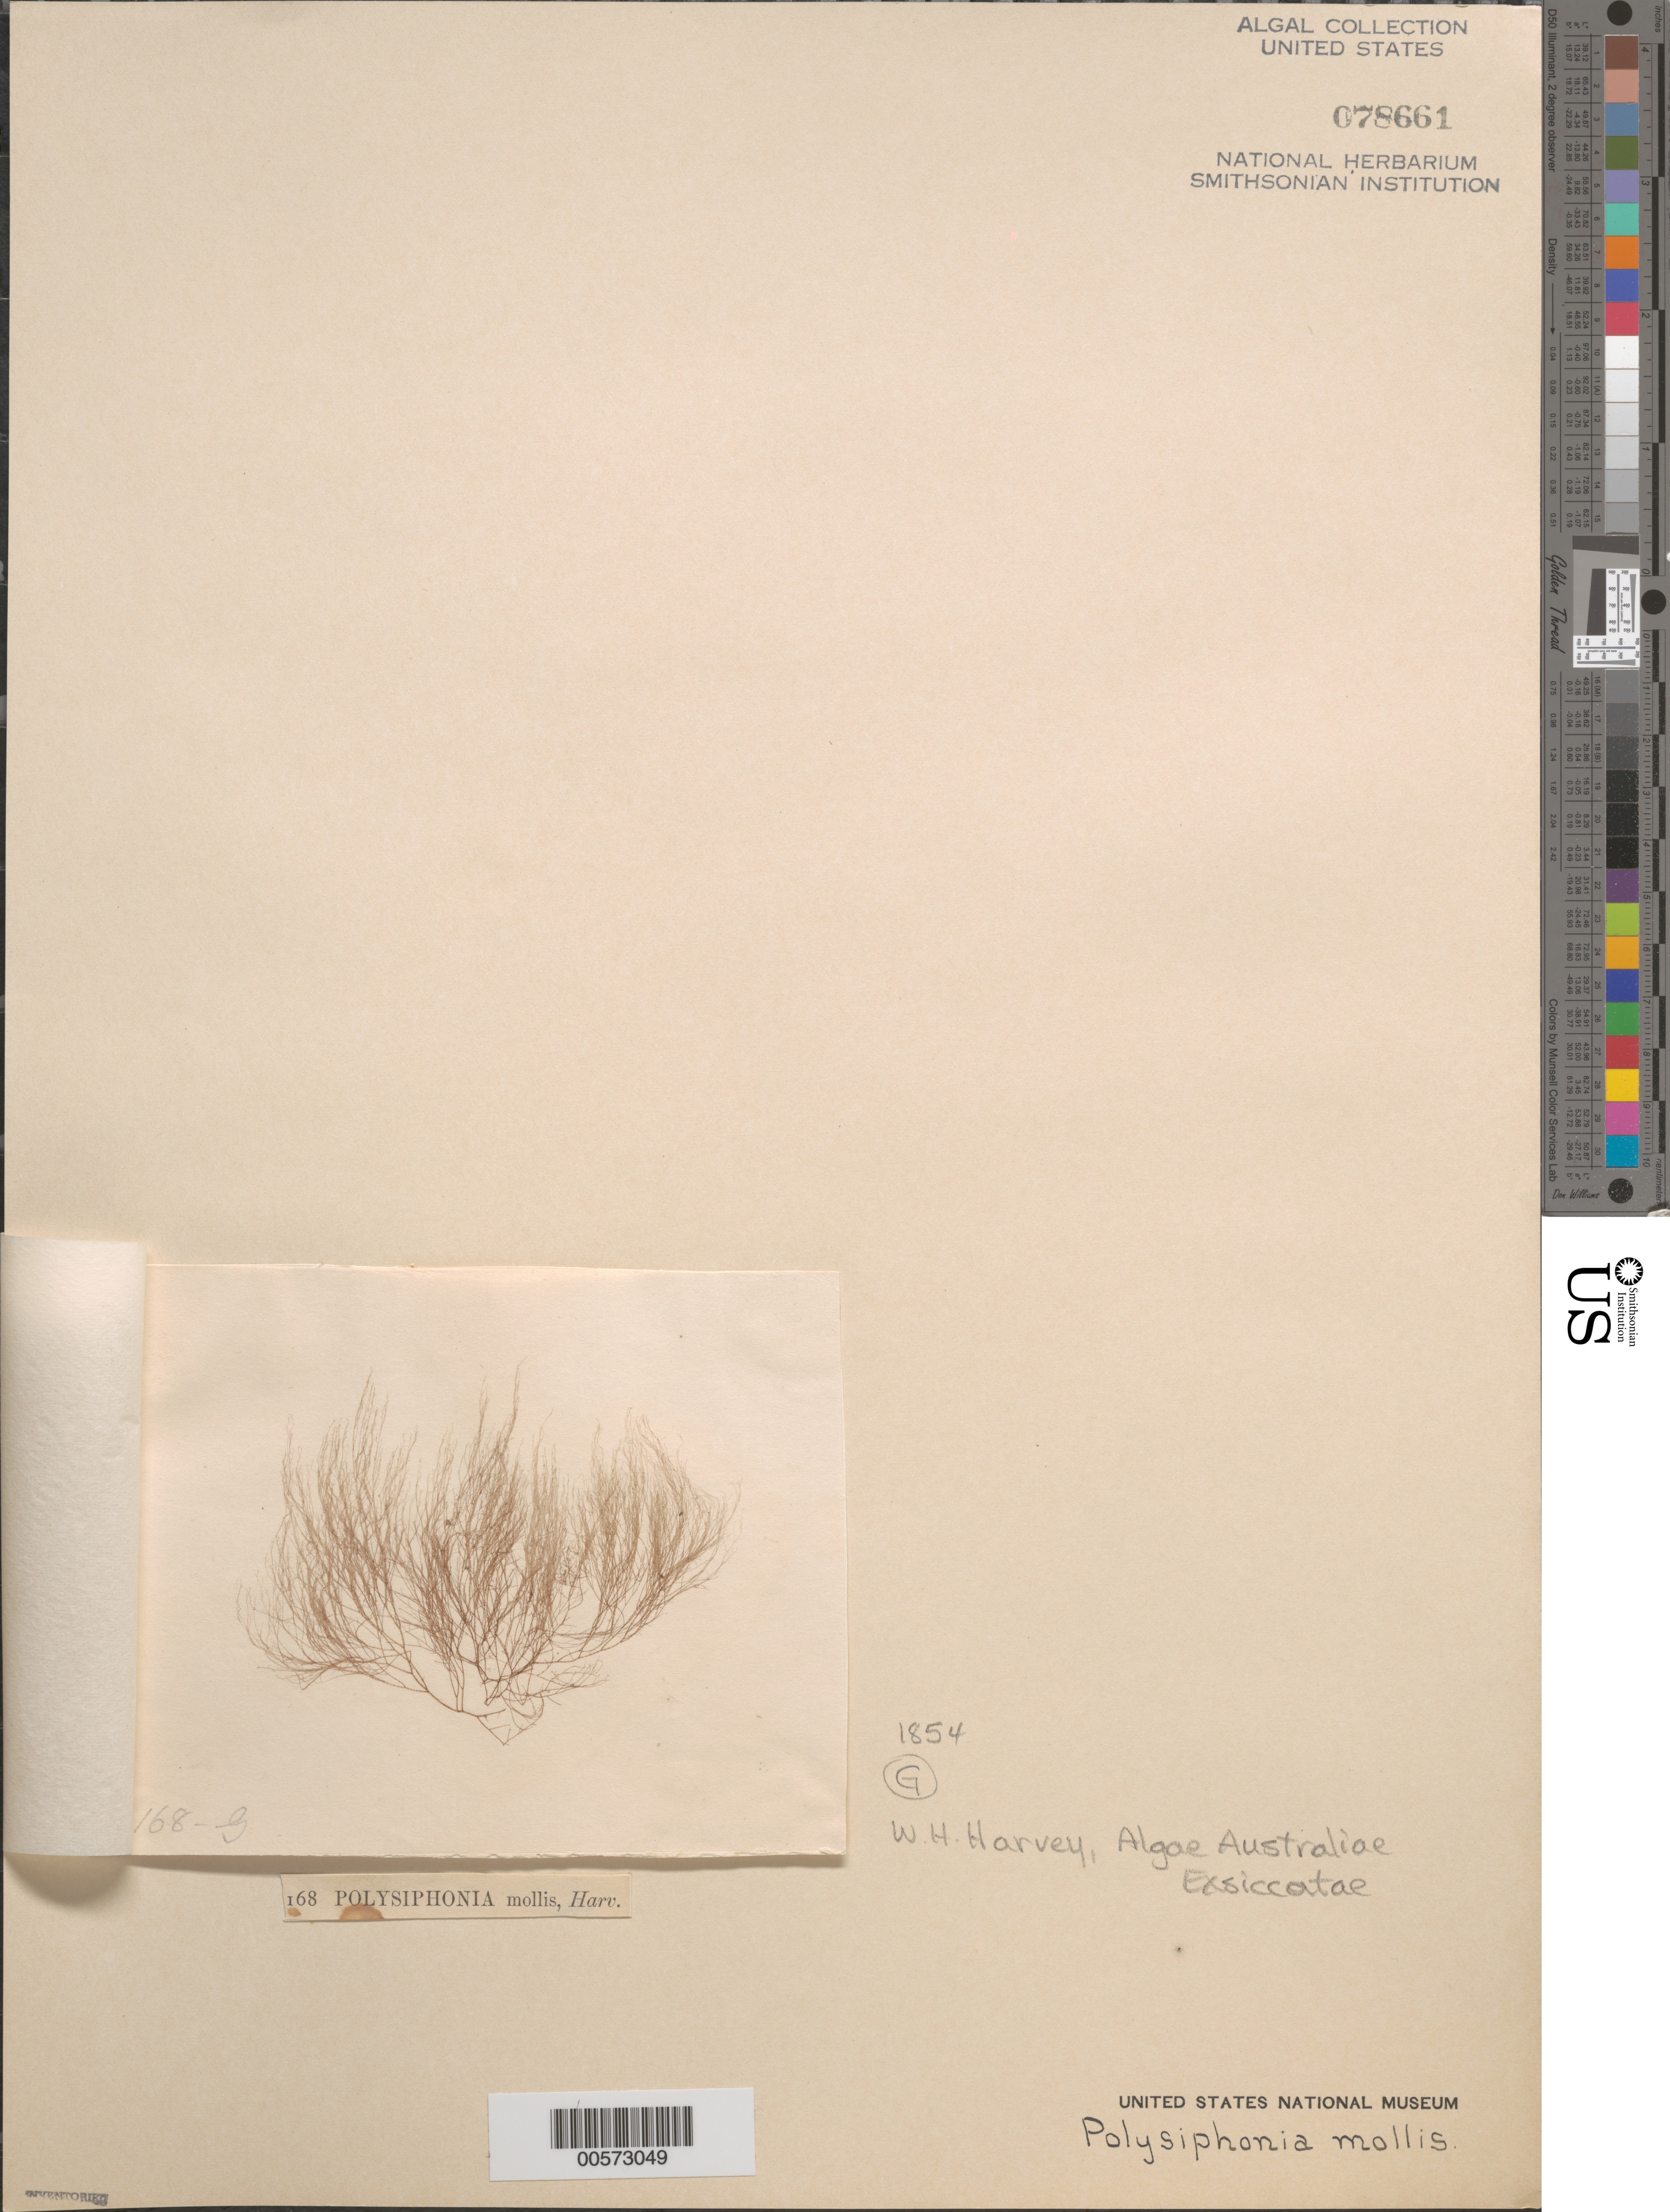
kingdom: Plantae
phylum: Rhodophyta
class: Florideophyceae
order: Ceramiales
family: Rhodomelaceae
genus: Polysiphonia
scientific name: Polysiphonia mollis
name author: Hook. f. & Harv.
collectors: W. Harvey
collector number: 168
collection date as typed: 1854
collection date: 1854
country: Australia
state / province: Western Australia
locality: Princess Royal Harbor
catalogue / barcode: US 78661